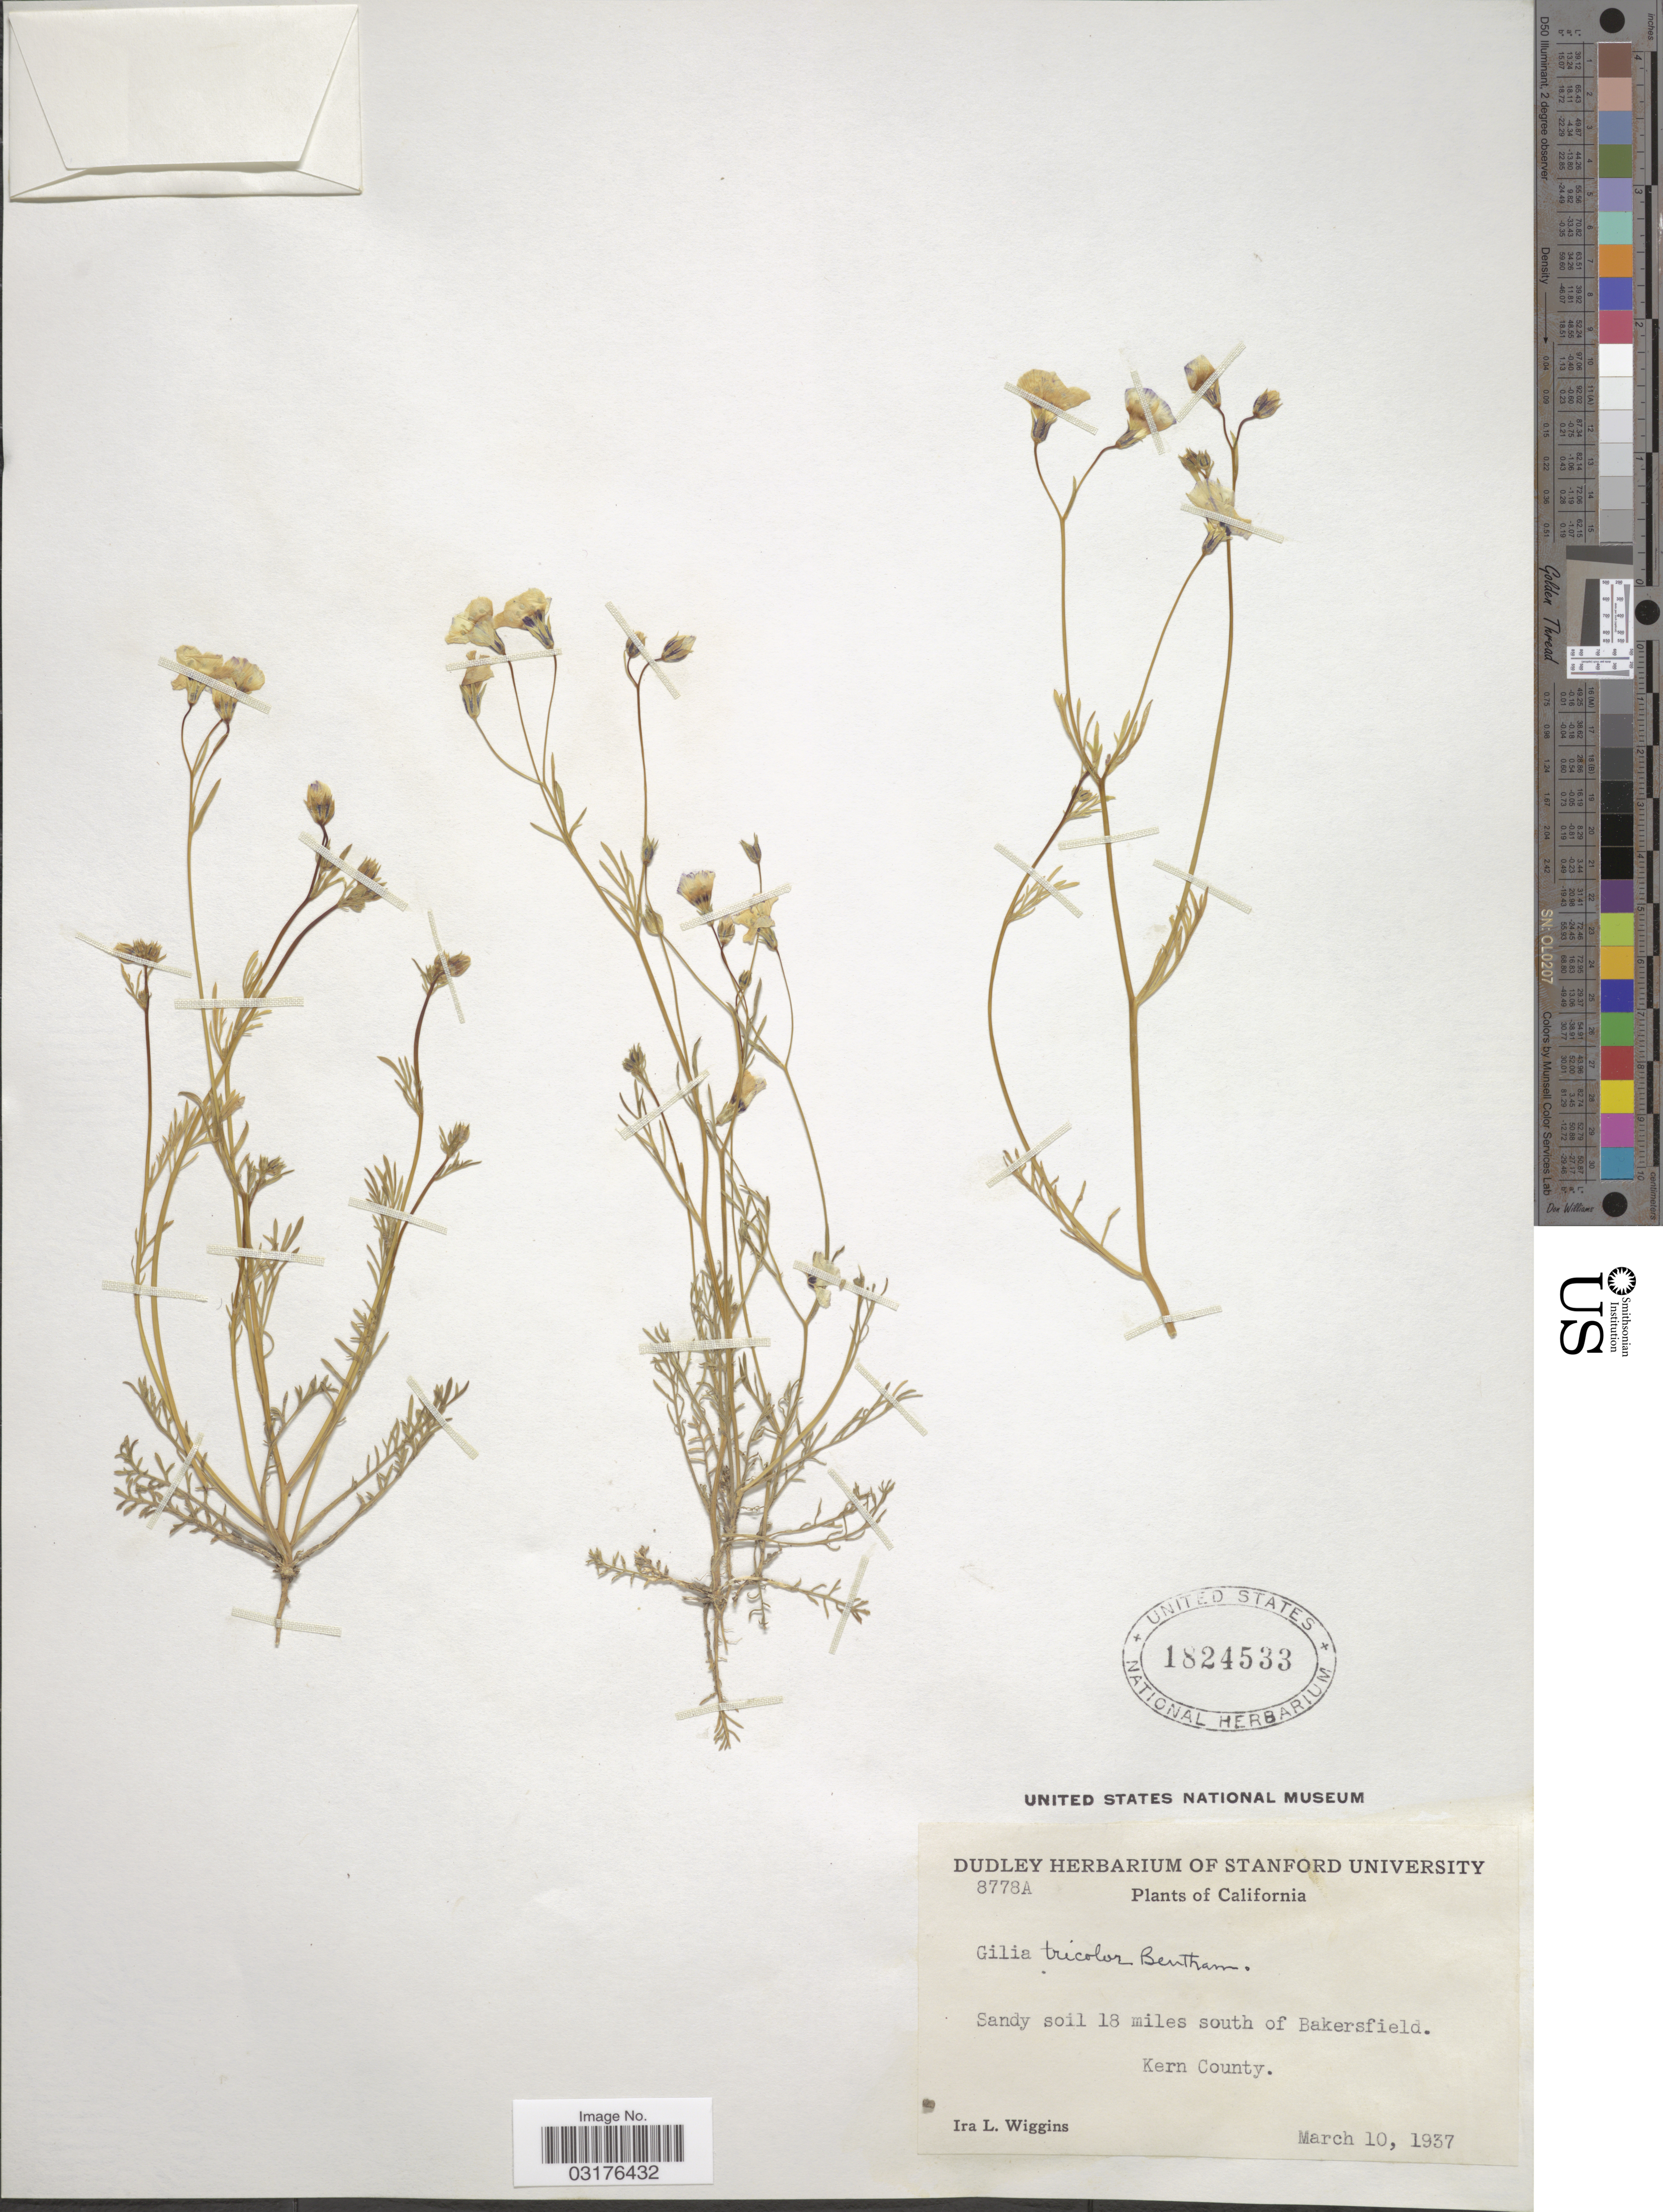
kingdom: Plantae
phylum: Tracheophyta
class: Magnoliopsida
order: Ericales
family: Polemoniaceae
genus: Gilia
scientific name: Gilia tricolor subsp. diffusa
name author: (Congdon) H. Mason & A.D. Grant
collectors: I. L. Wiggins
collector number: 8778A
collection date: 1937-03-10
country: United States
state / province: California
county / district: Kern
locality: Sandy soil 18 miles south of Bakersfield. Kern County.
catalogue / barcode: US 1824533